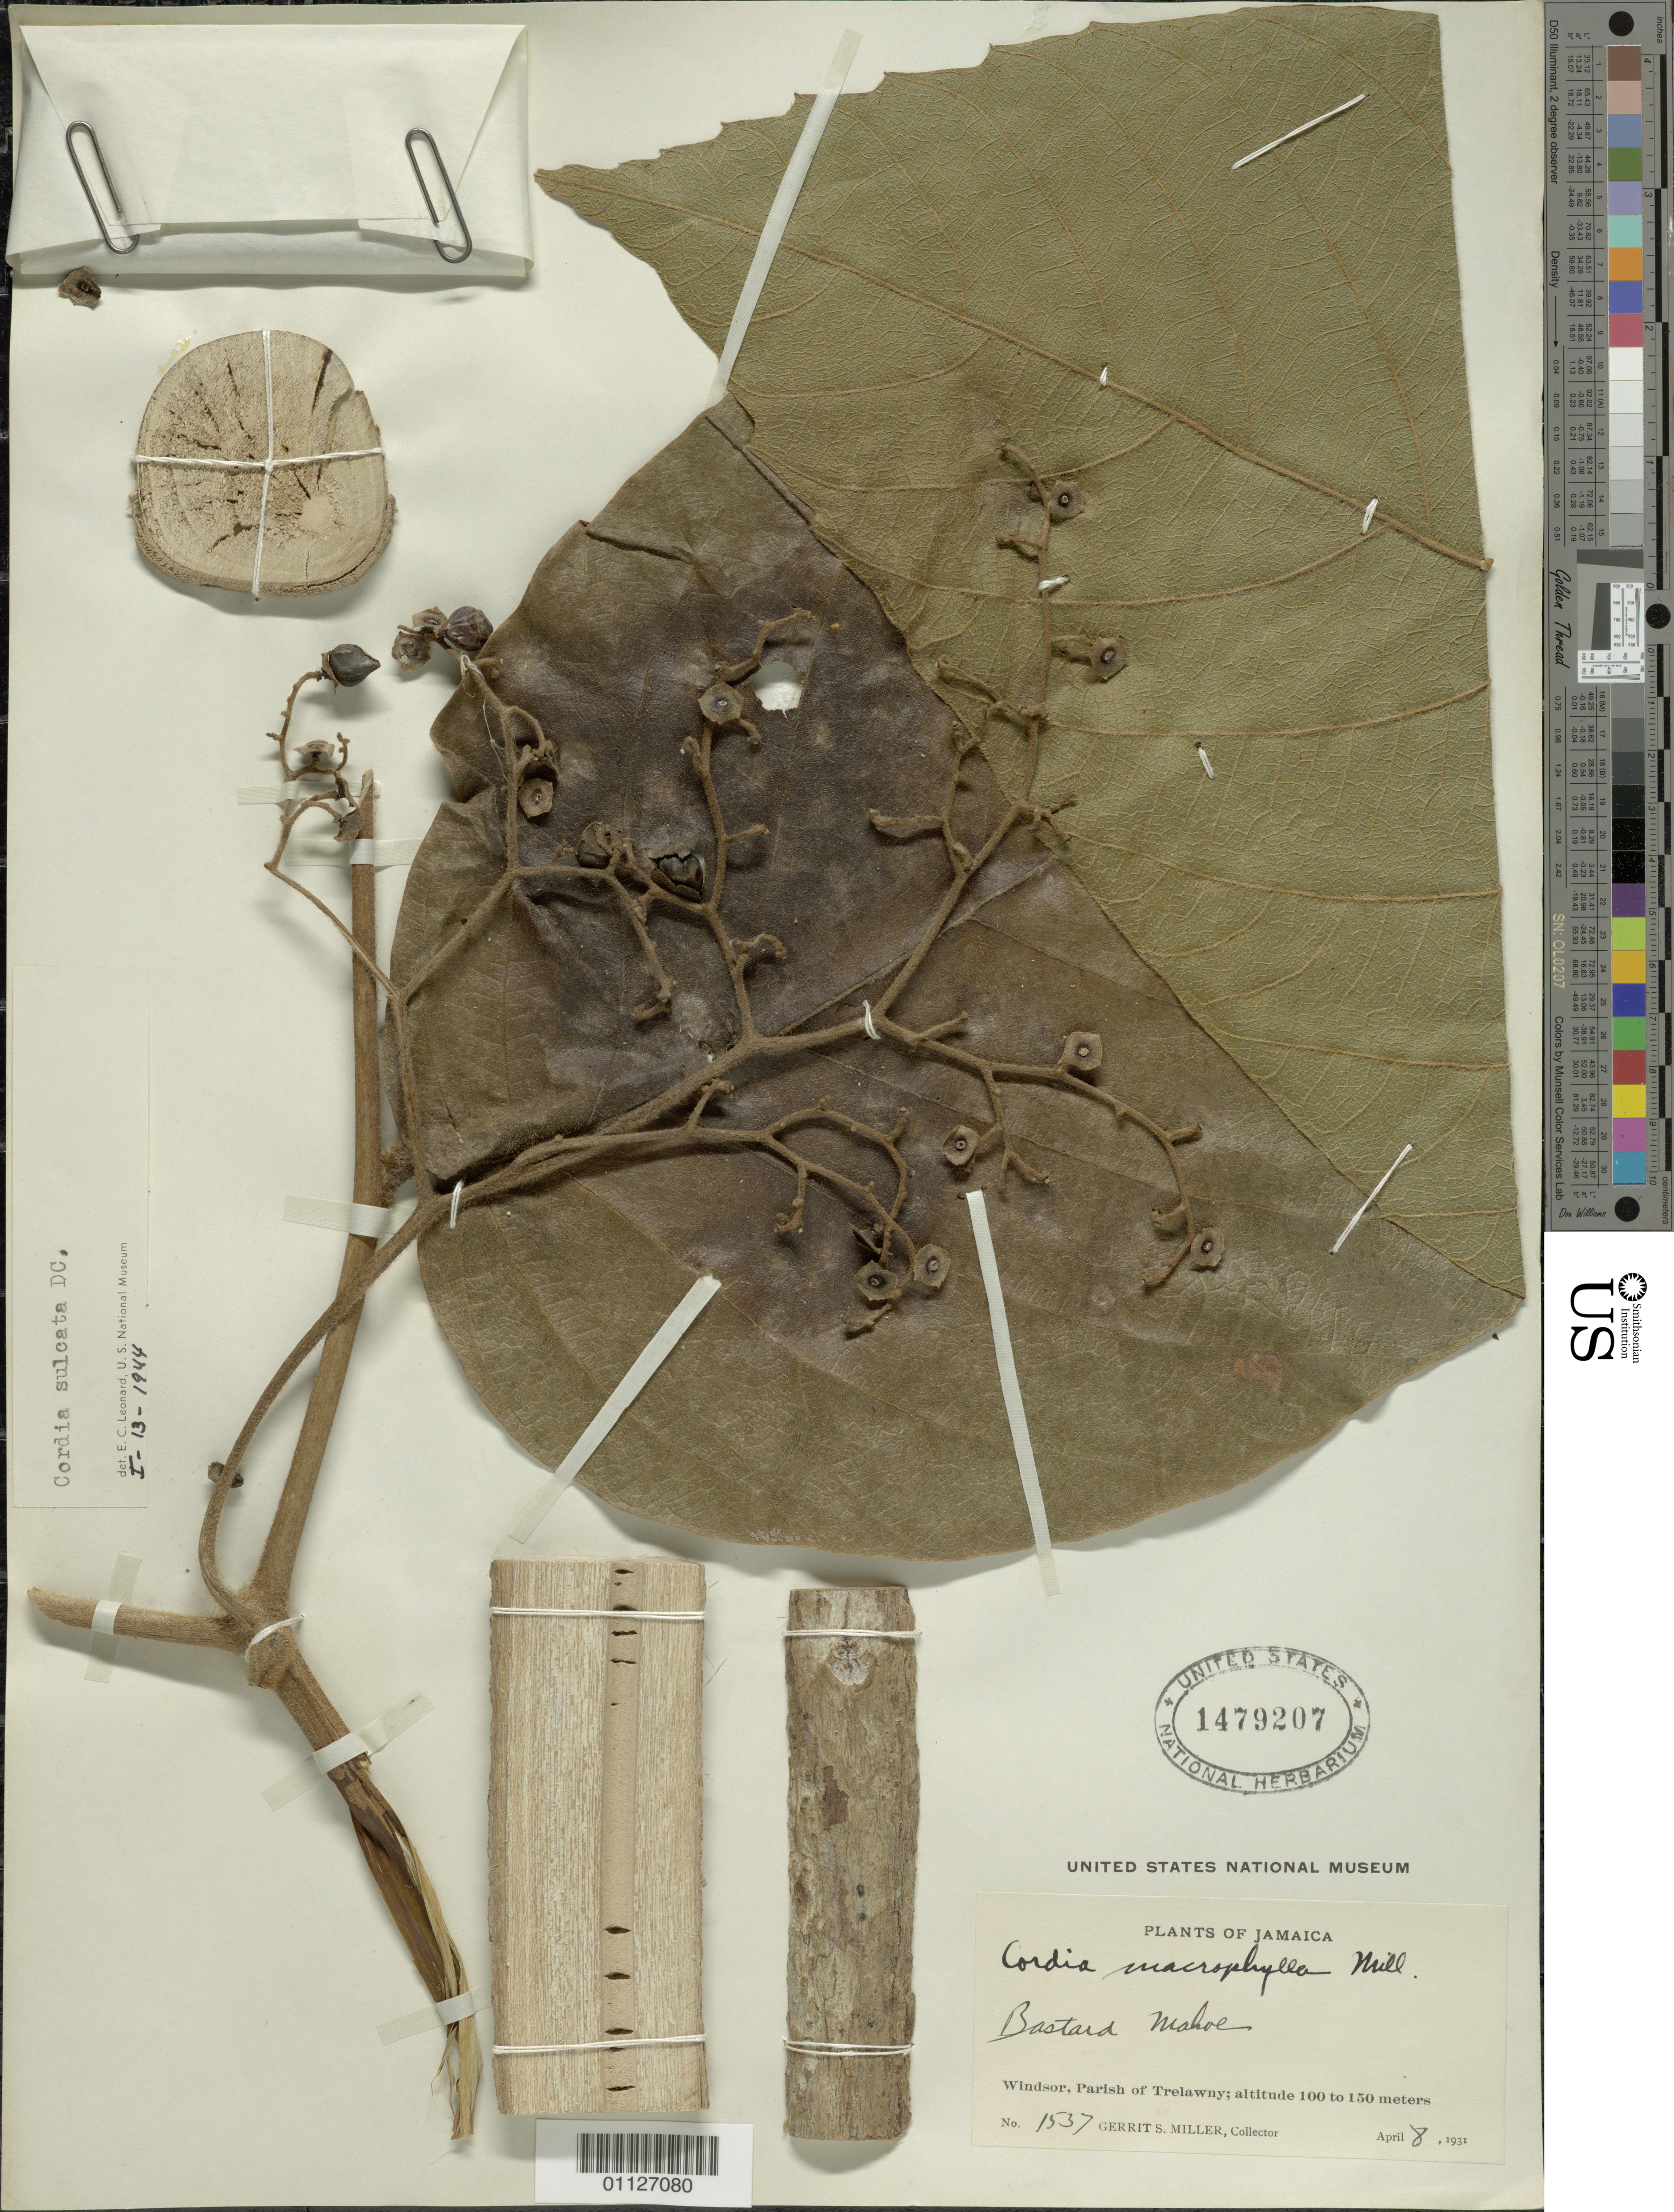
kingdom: Plantae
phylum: Tracheophyta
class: Magnoliopsida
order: Boraginales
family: Cordiaceae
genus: Cordia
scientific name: Cordia sulcata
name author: DC.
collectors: G. S. Miller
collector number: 1537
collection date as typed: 08 Aug 1931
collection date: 1931-08-08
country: Jamaica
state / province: Trelawny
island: Jamaica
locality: Windsor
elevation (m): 100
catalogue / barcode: US 1479207